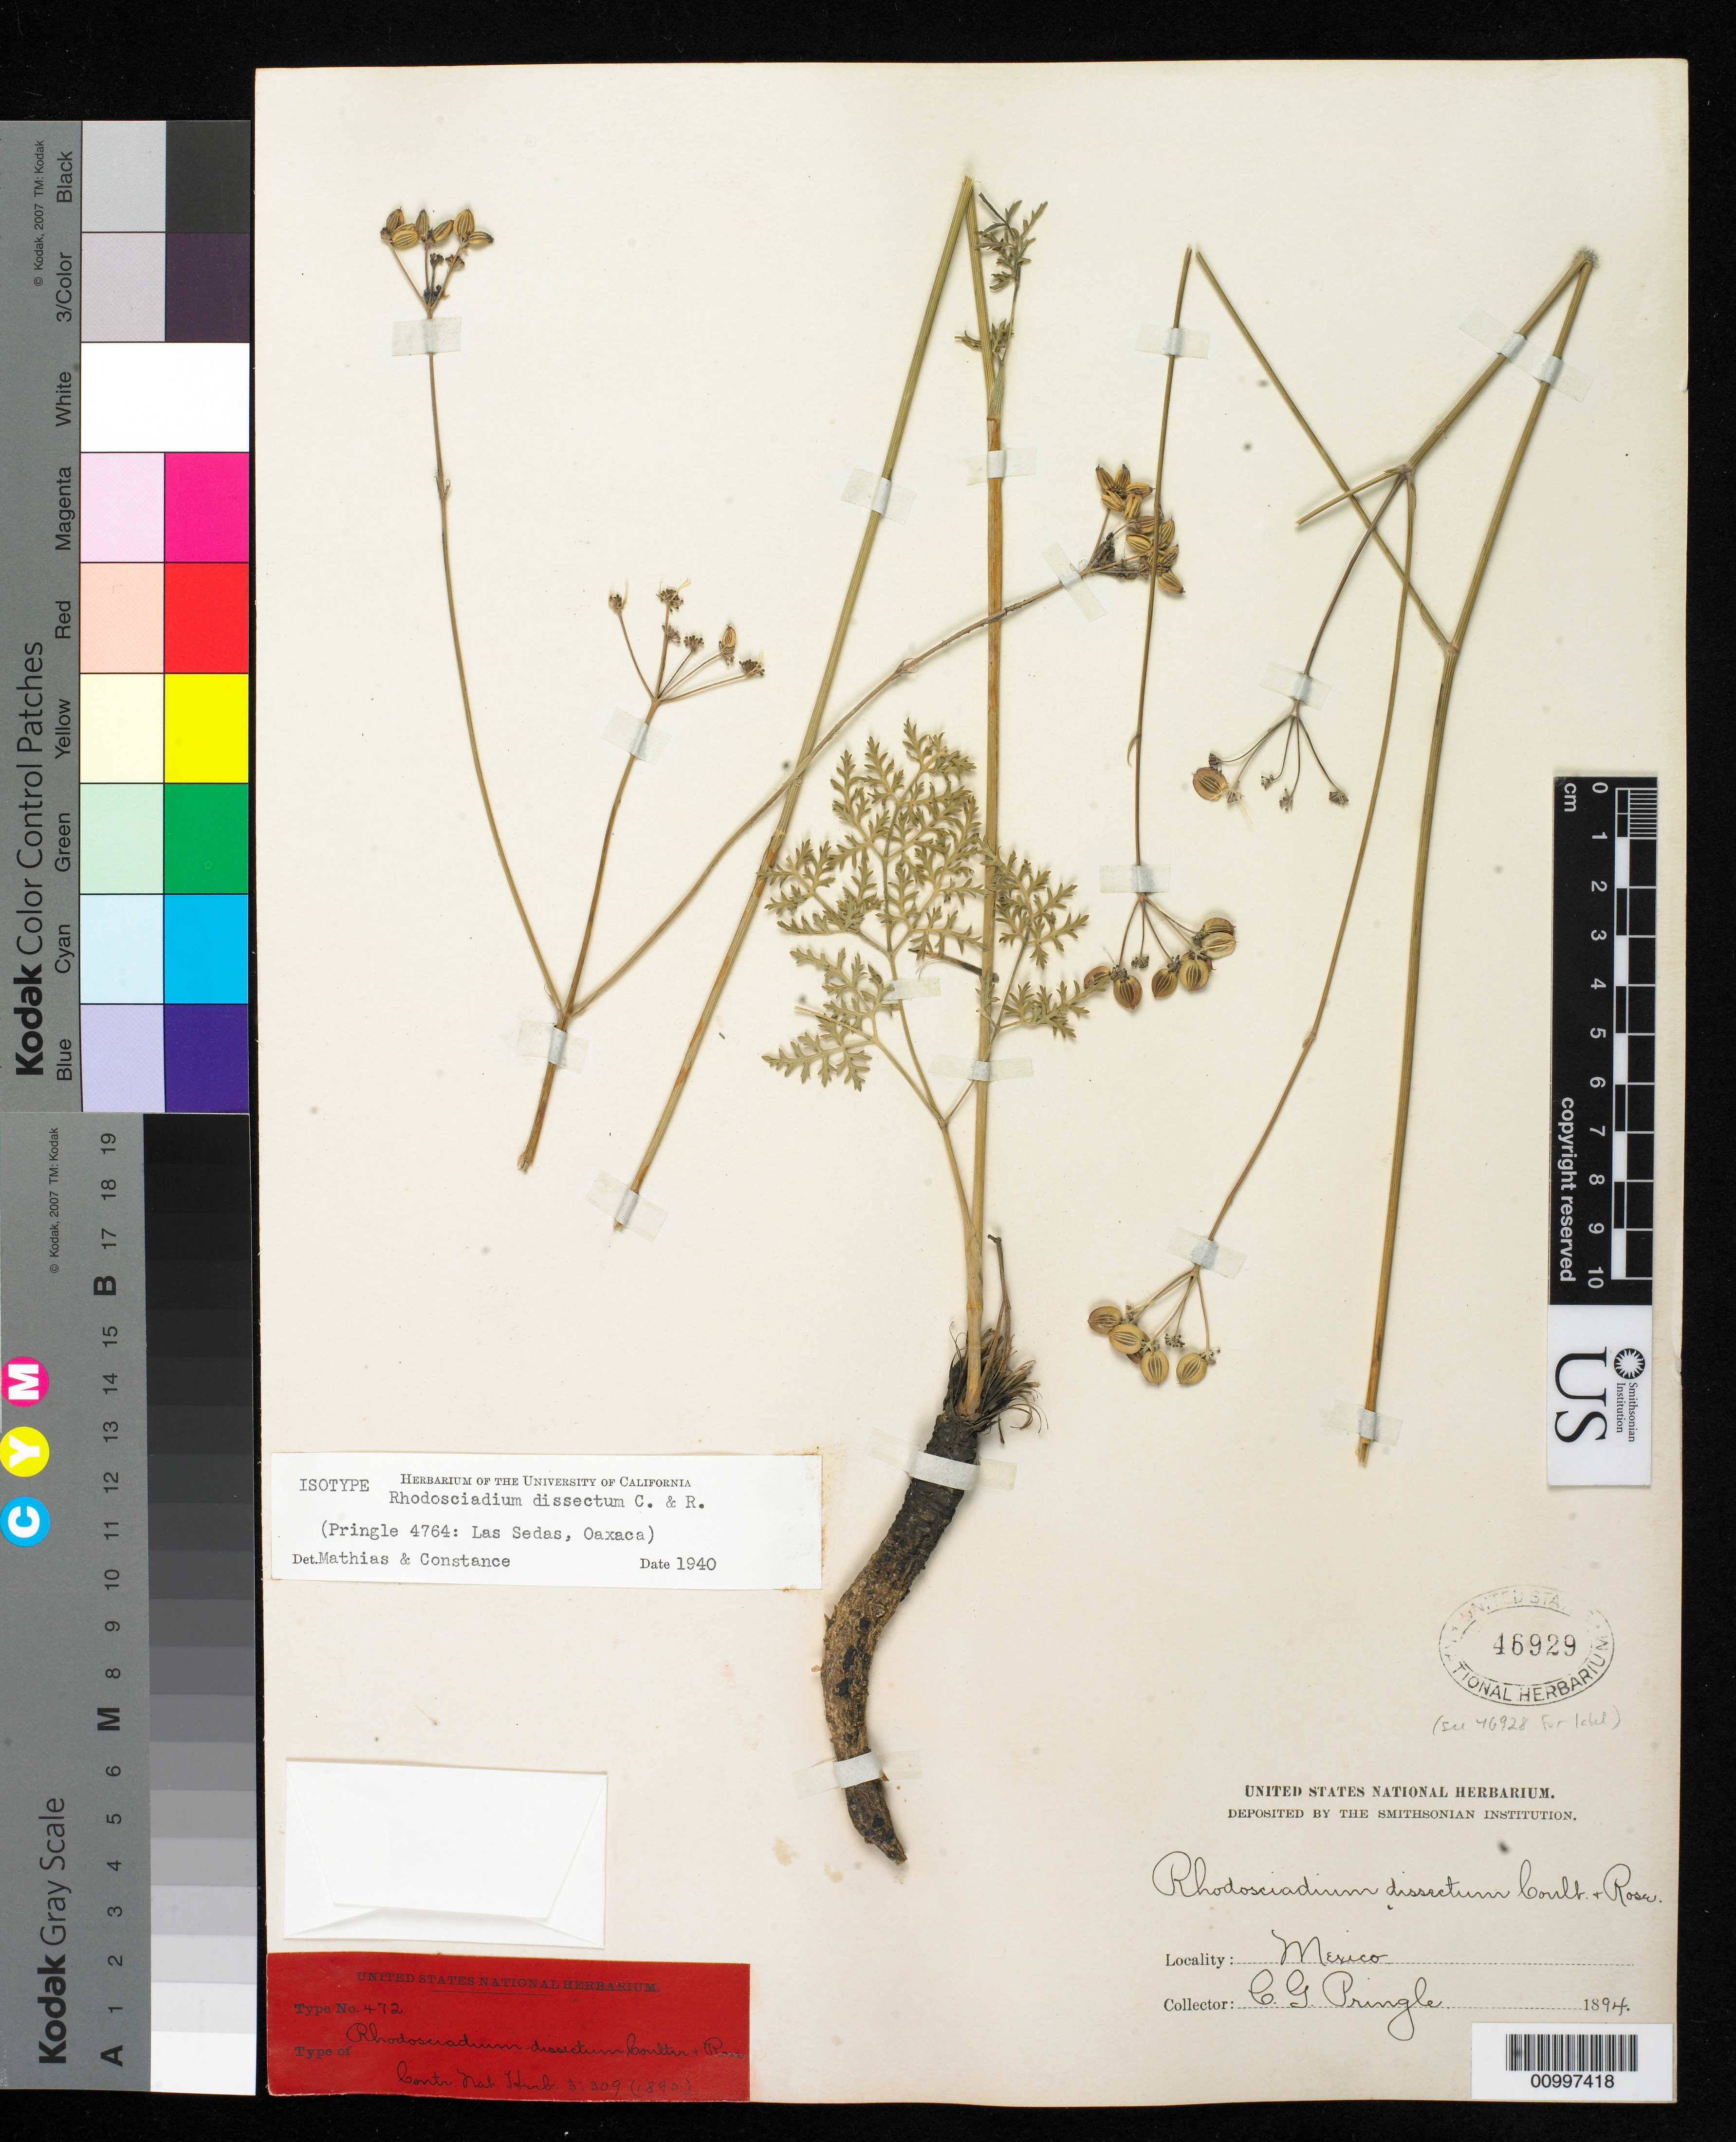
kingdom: Plantae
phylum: Tracheophyta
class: Magnoliopsida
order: Apiales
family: Apiaceae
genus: Rhodosciadium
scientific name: Rhodosciadium dissectum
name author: J.M. Coult. & Rose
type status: Type Collection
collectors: C. G. Pringle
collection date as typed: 1894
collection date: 1894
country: Mexico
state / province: Oaxaca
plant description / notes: Presumably part of Pringle 4764 (label mounted on USNH 46928). One of two original sheets (USNH 46928, 46929) in herbarium; 46928 annotated by Mathias & Constance (1940) as "holotype", 46929 as "isotype".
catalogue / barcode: US 46929